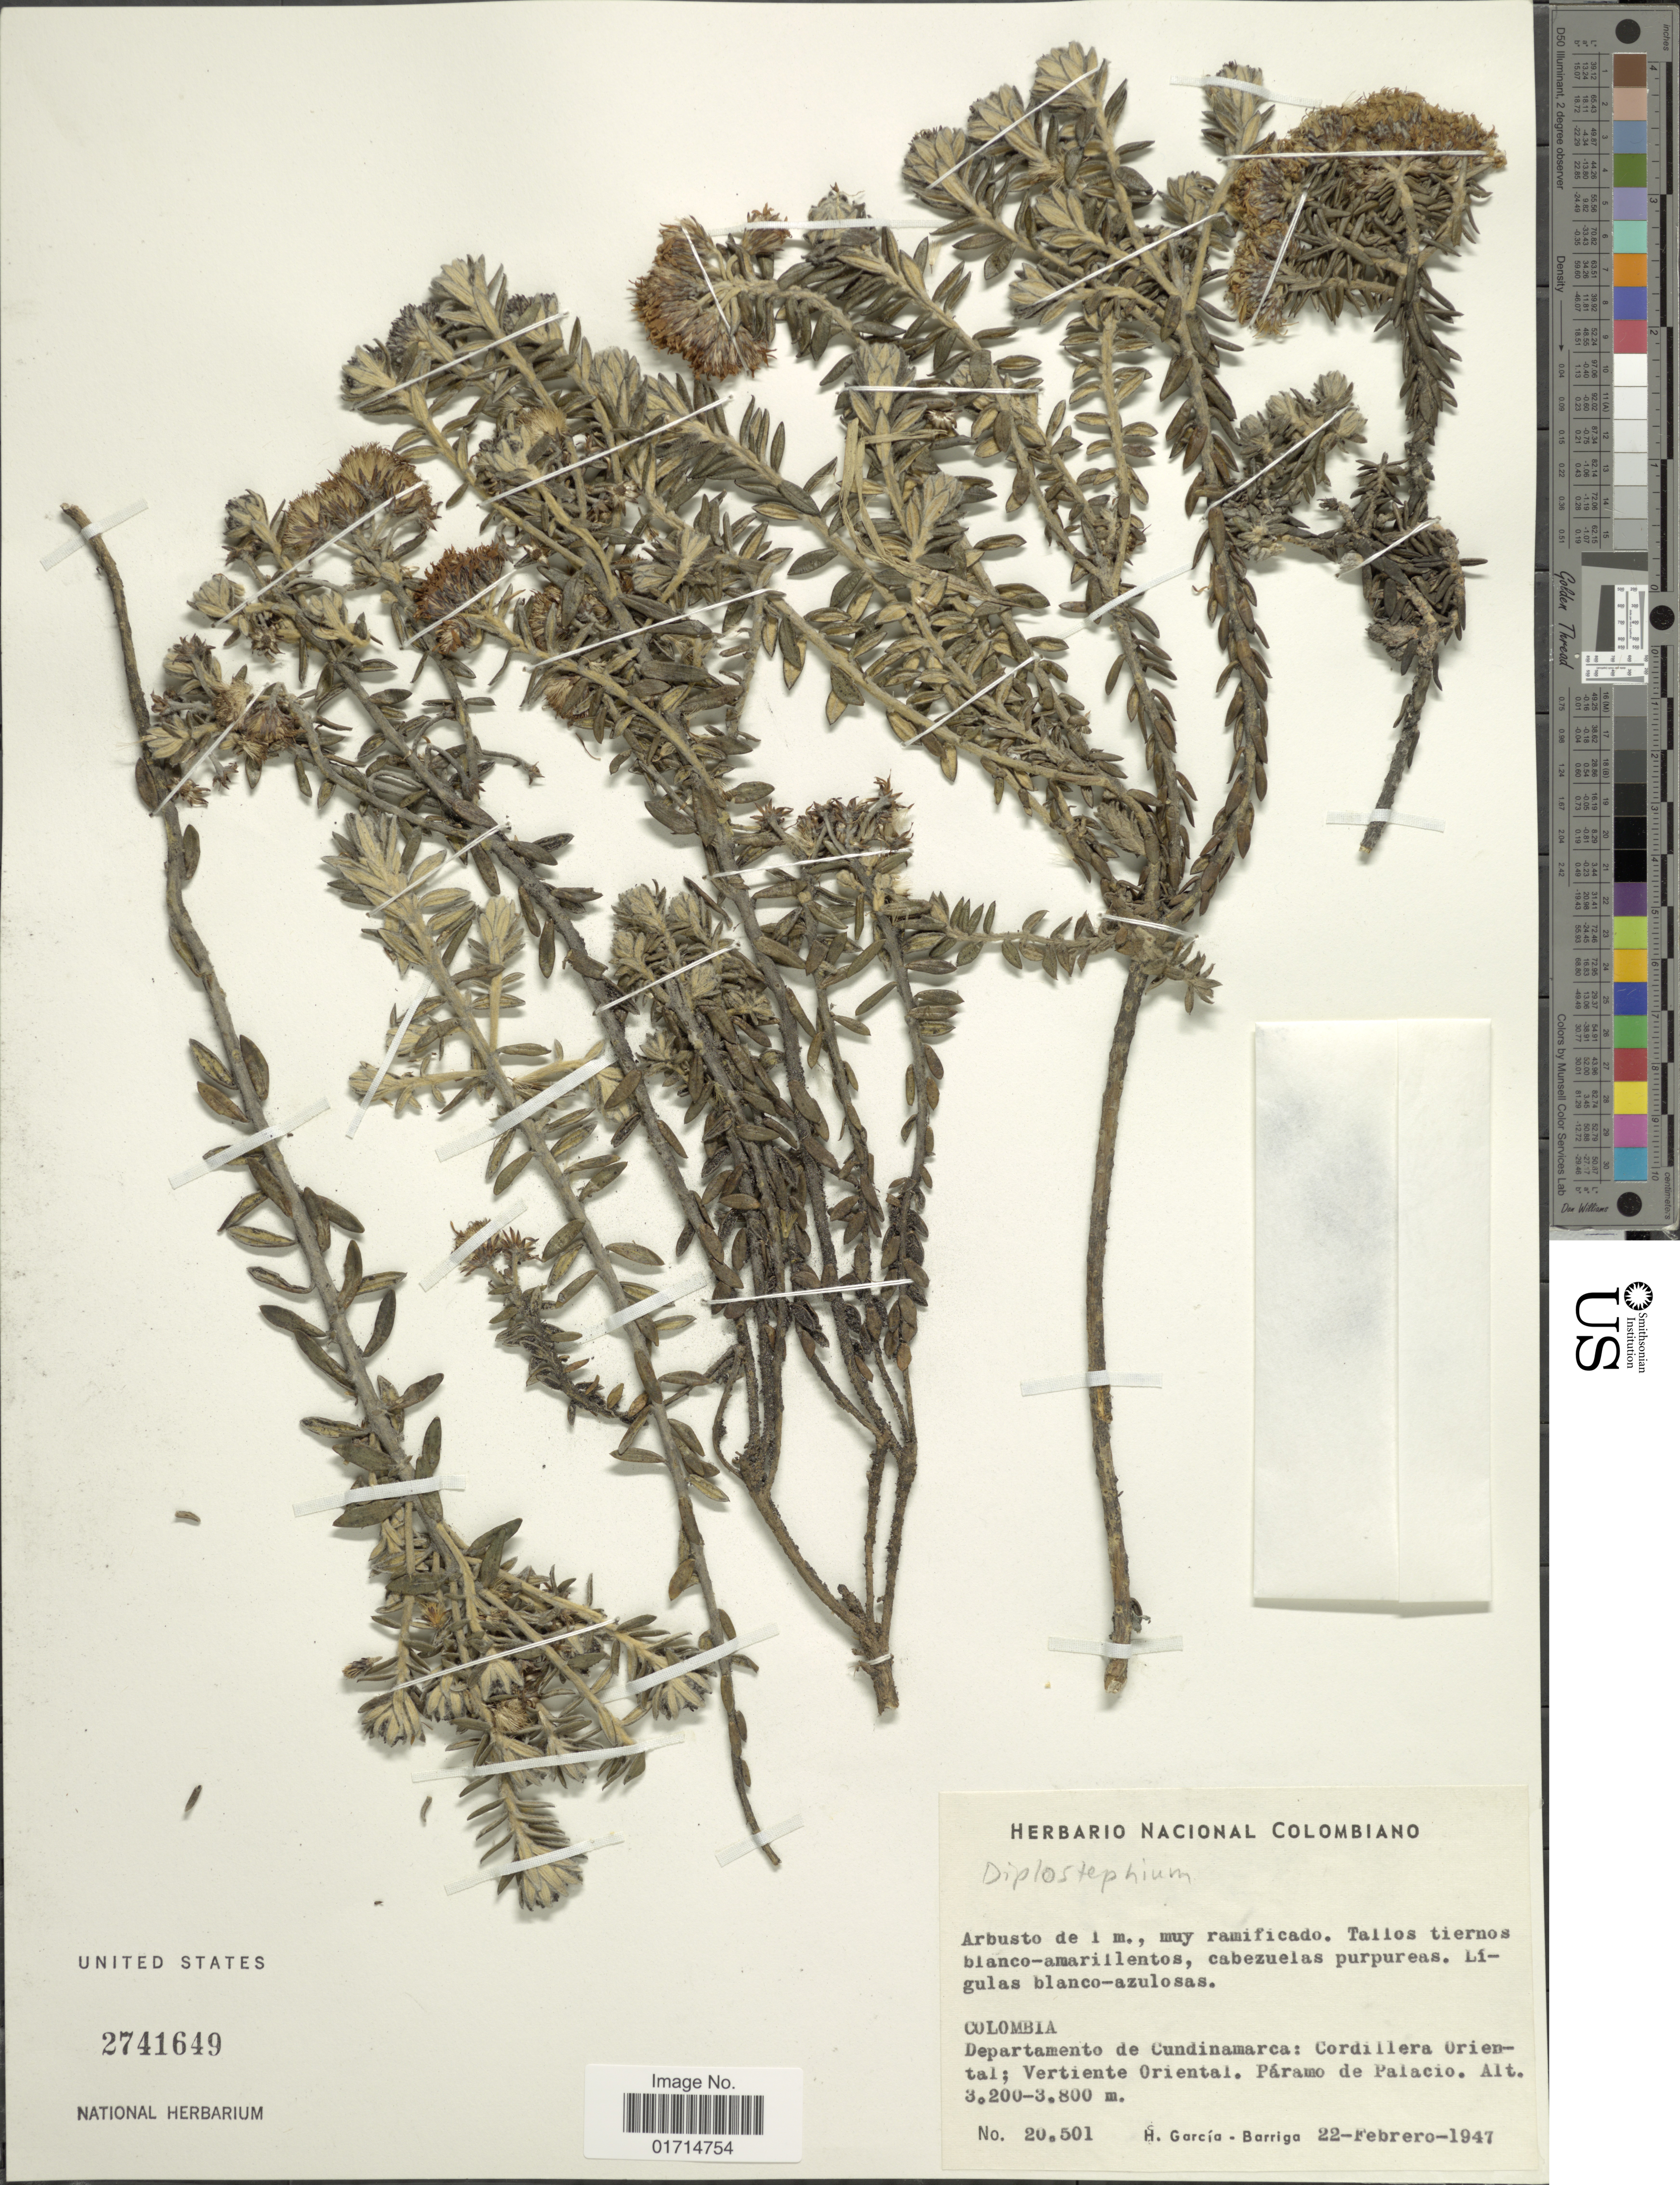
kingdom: Plantae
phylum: Tracheophyta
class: Magnoliopsida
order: Asterales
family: Asteraceae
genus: Diplostephium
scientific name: Diplostephium phylicoides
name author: (Kunth) Wedd.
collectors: H. García Barriga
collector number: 20501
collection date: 1947-02-22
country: Colombia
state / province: Cundinamarca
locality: Cordillera Oriental, Vertiente Oriental, Paramo de Palacio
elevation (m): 3200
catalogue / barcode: US 2741649